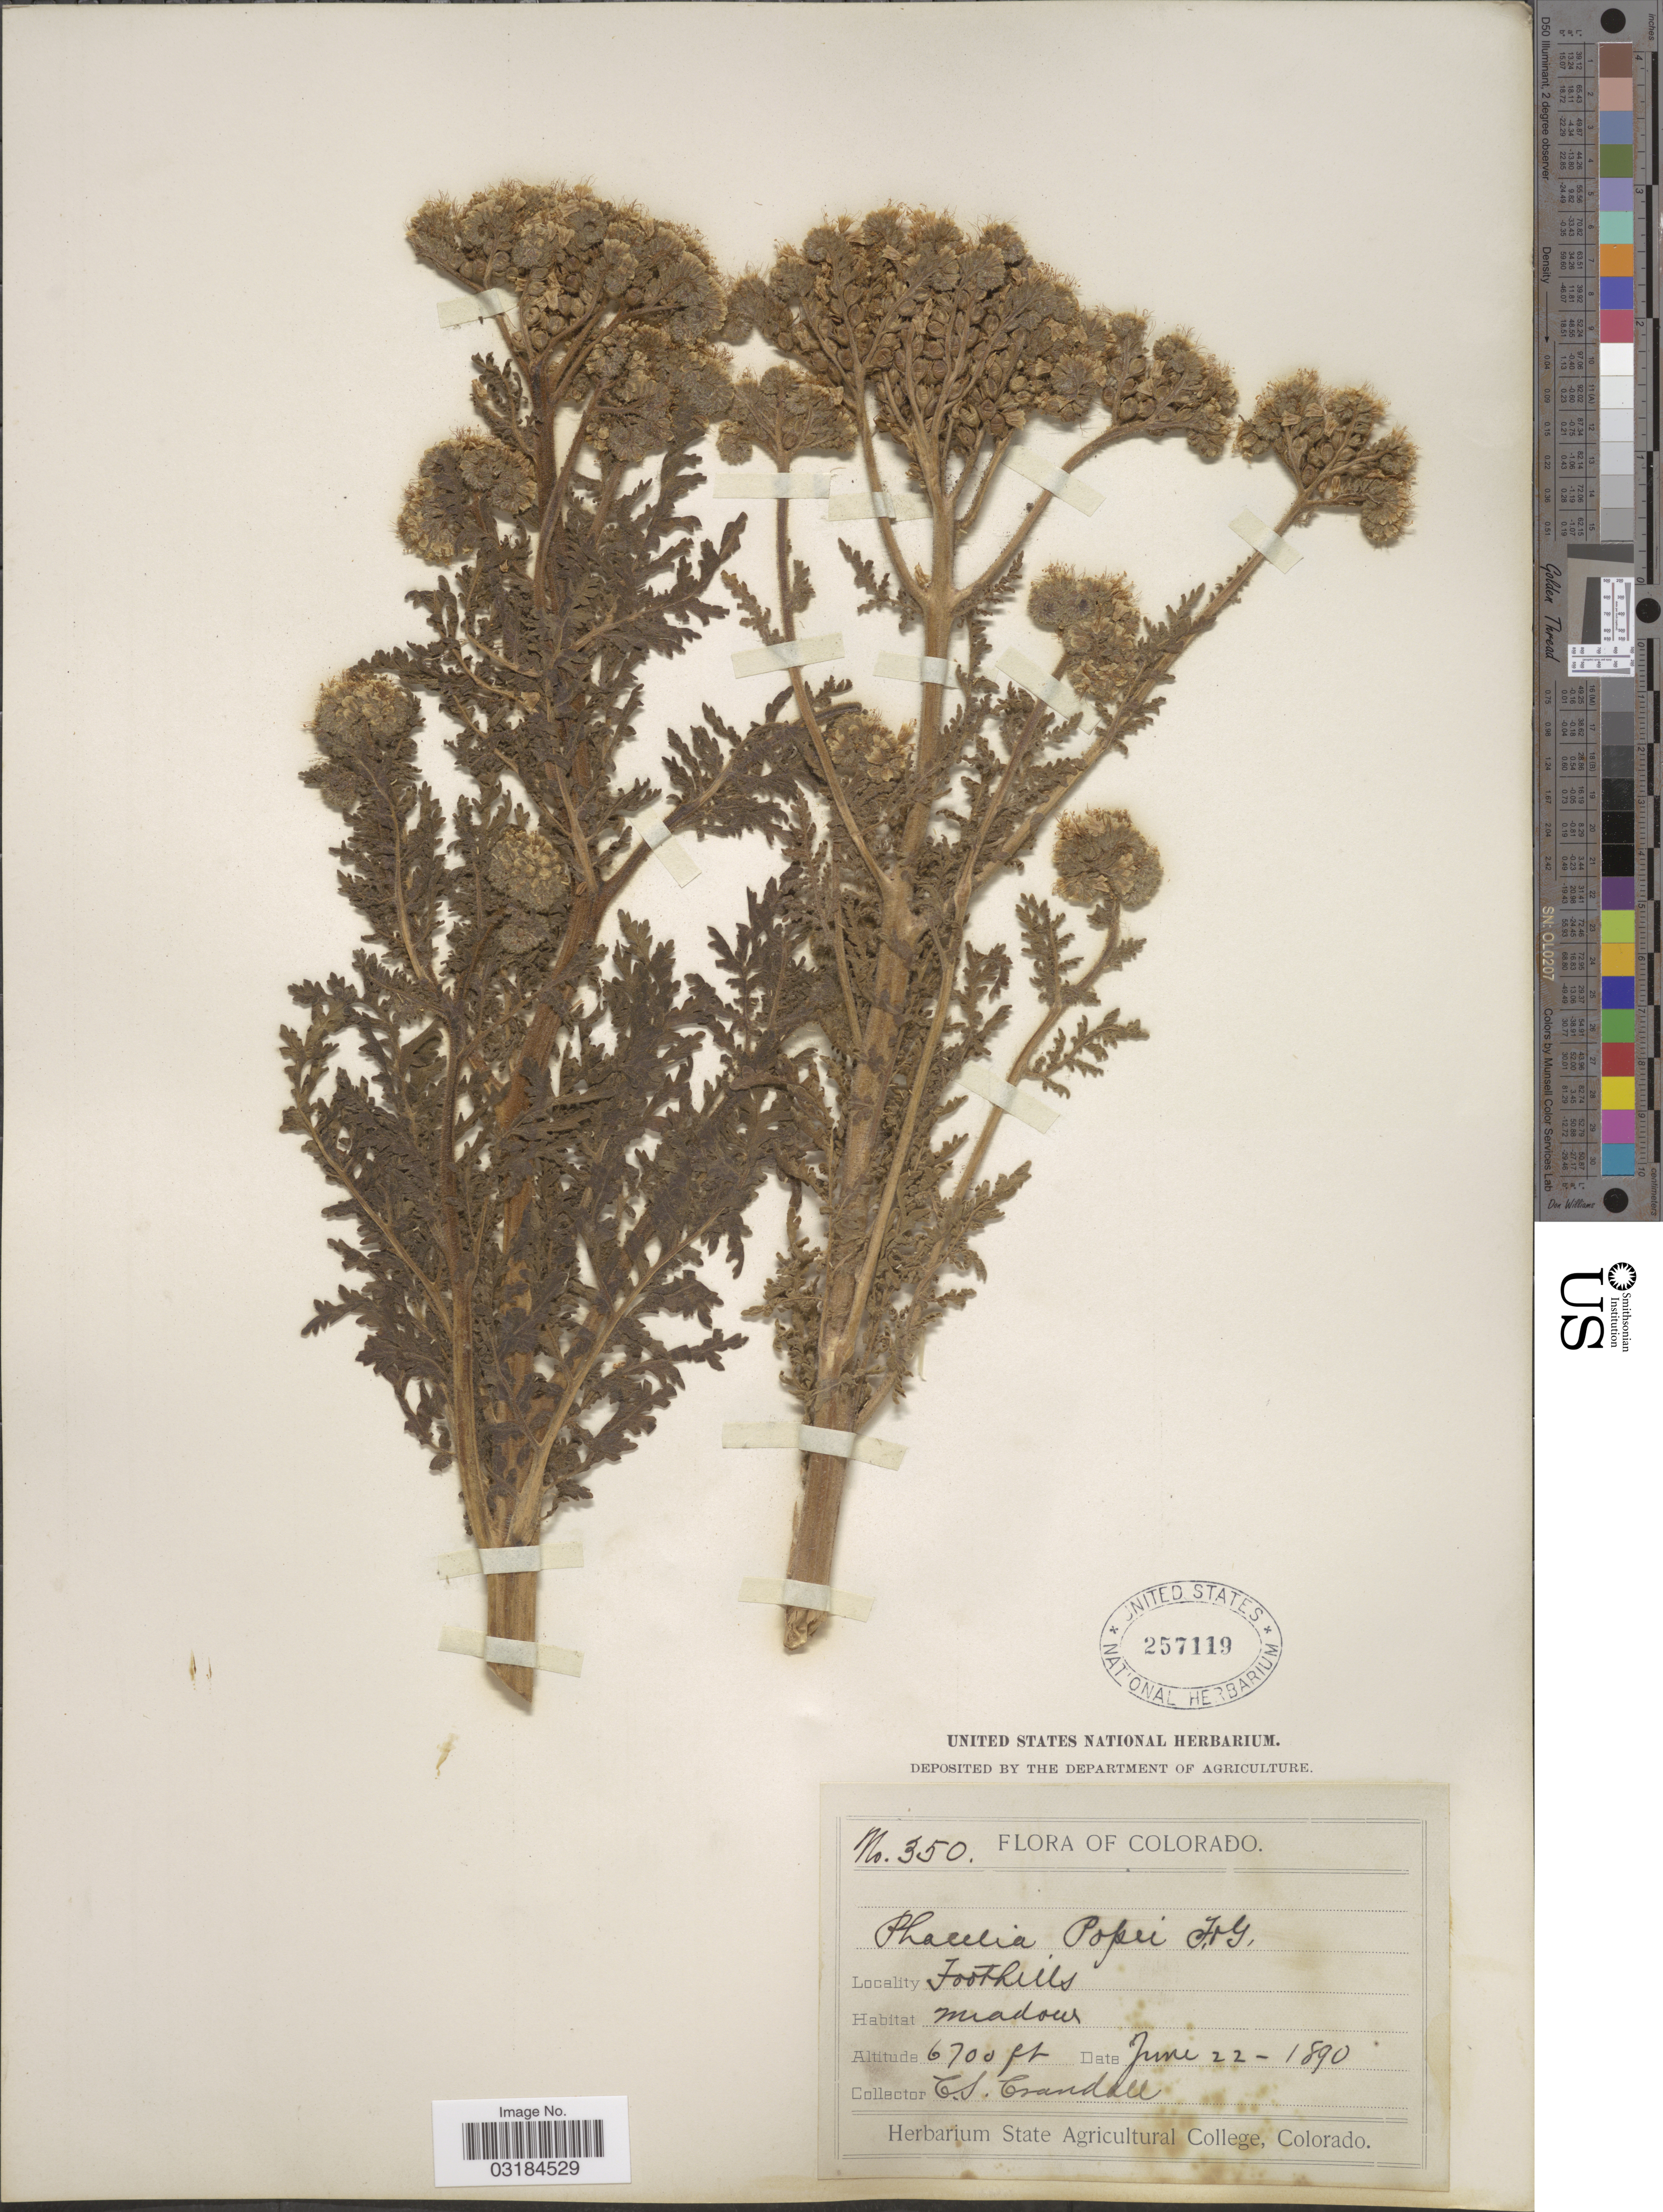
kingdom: Plantae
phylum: Tracheophyta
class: Magnoliopsida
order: Boraginales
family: Hydrophyllaceae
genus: Phacelia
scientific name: Phacelia alba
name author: Rydb.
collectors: C. Crandall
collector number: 350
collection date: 1890-06-22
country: United States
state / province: Colorado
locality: Foothills.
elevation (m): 2042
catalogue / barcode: US 257119